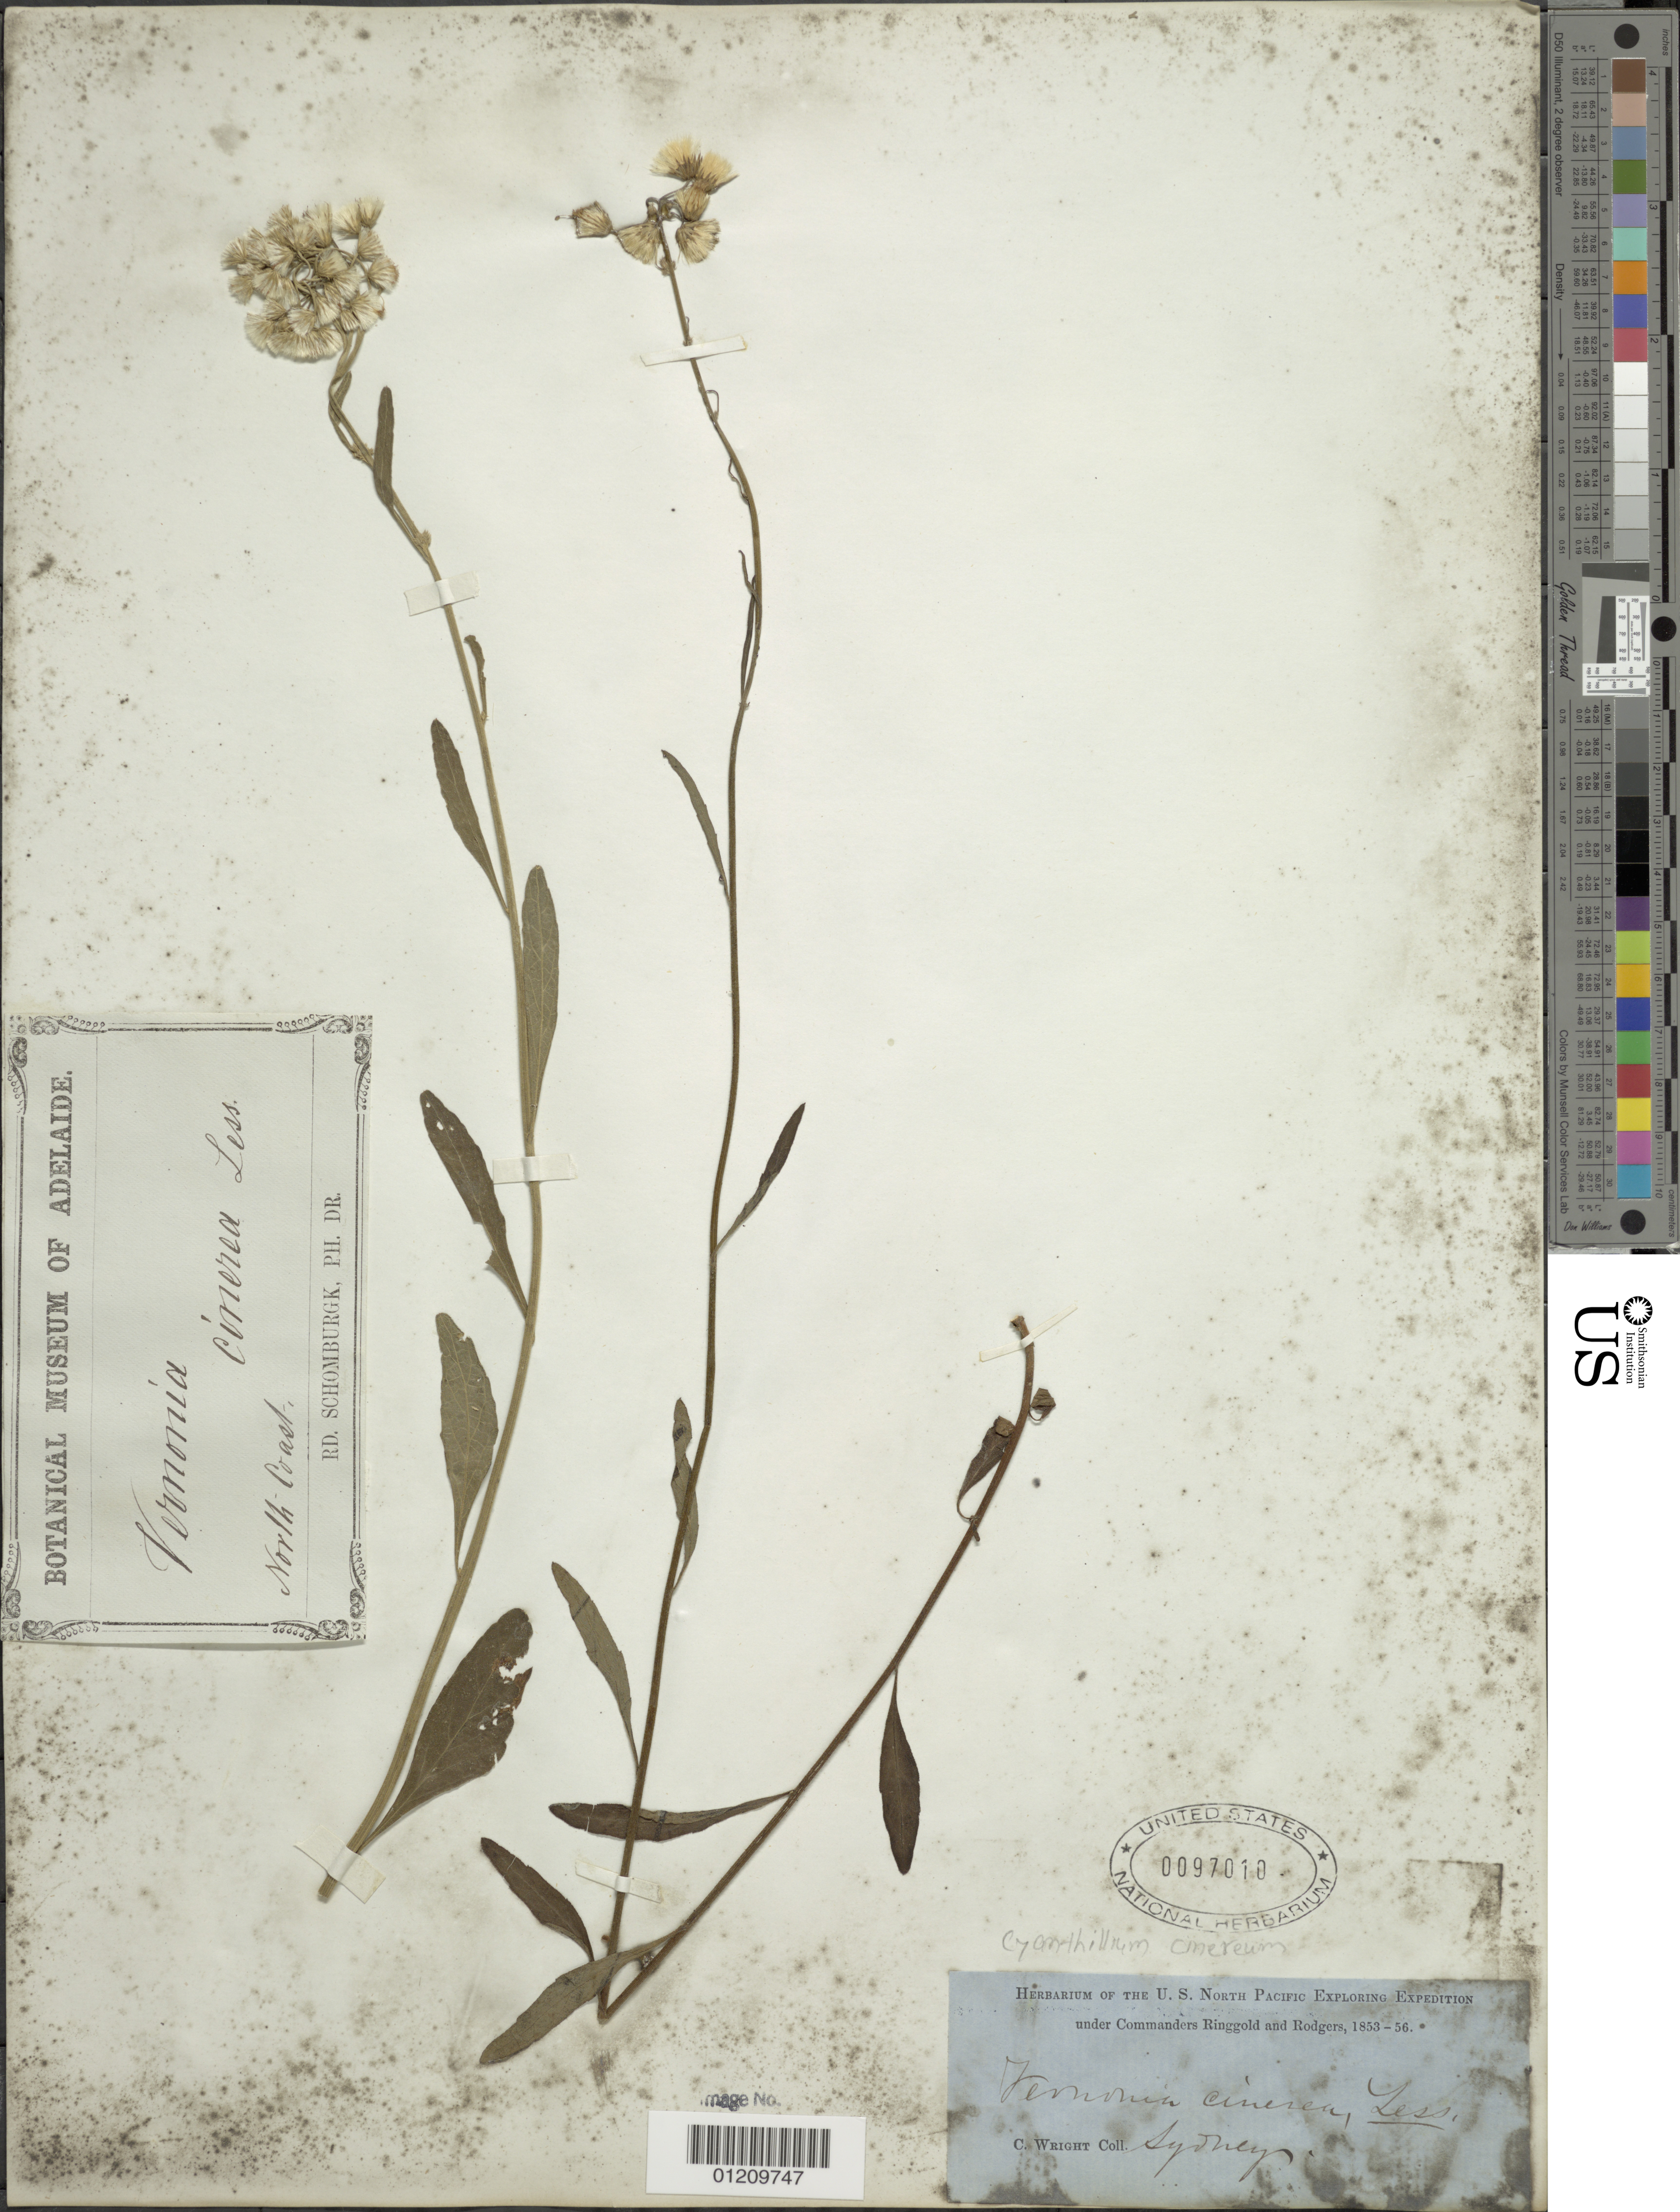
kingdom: Plantae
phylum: Tracheophyta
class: Magnoliopsida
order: Asterales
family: Asteraceae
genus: Cyanthillium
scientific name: Cyanthillium cinereum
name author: (L.) H. Rob.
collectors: C. Wright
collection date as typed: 1853 to -- -- 1856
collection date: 1853/1856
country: Australia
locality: Sydney.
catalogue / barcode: US 97010